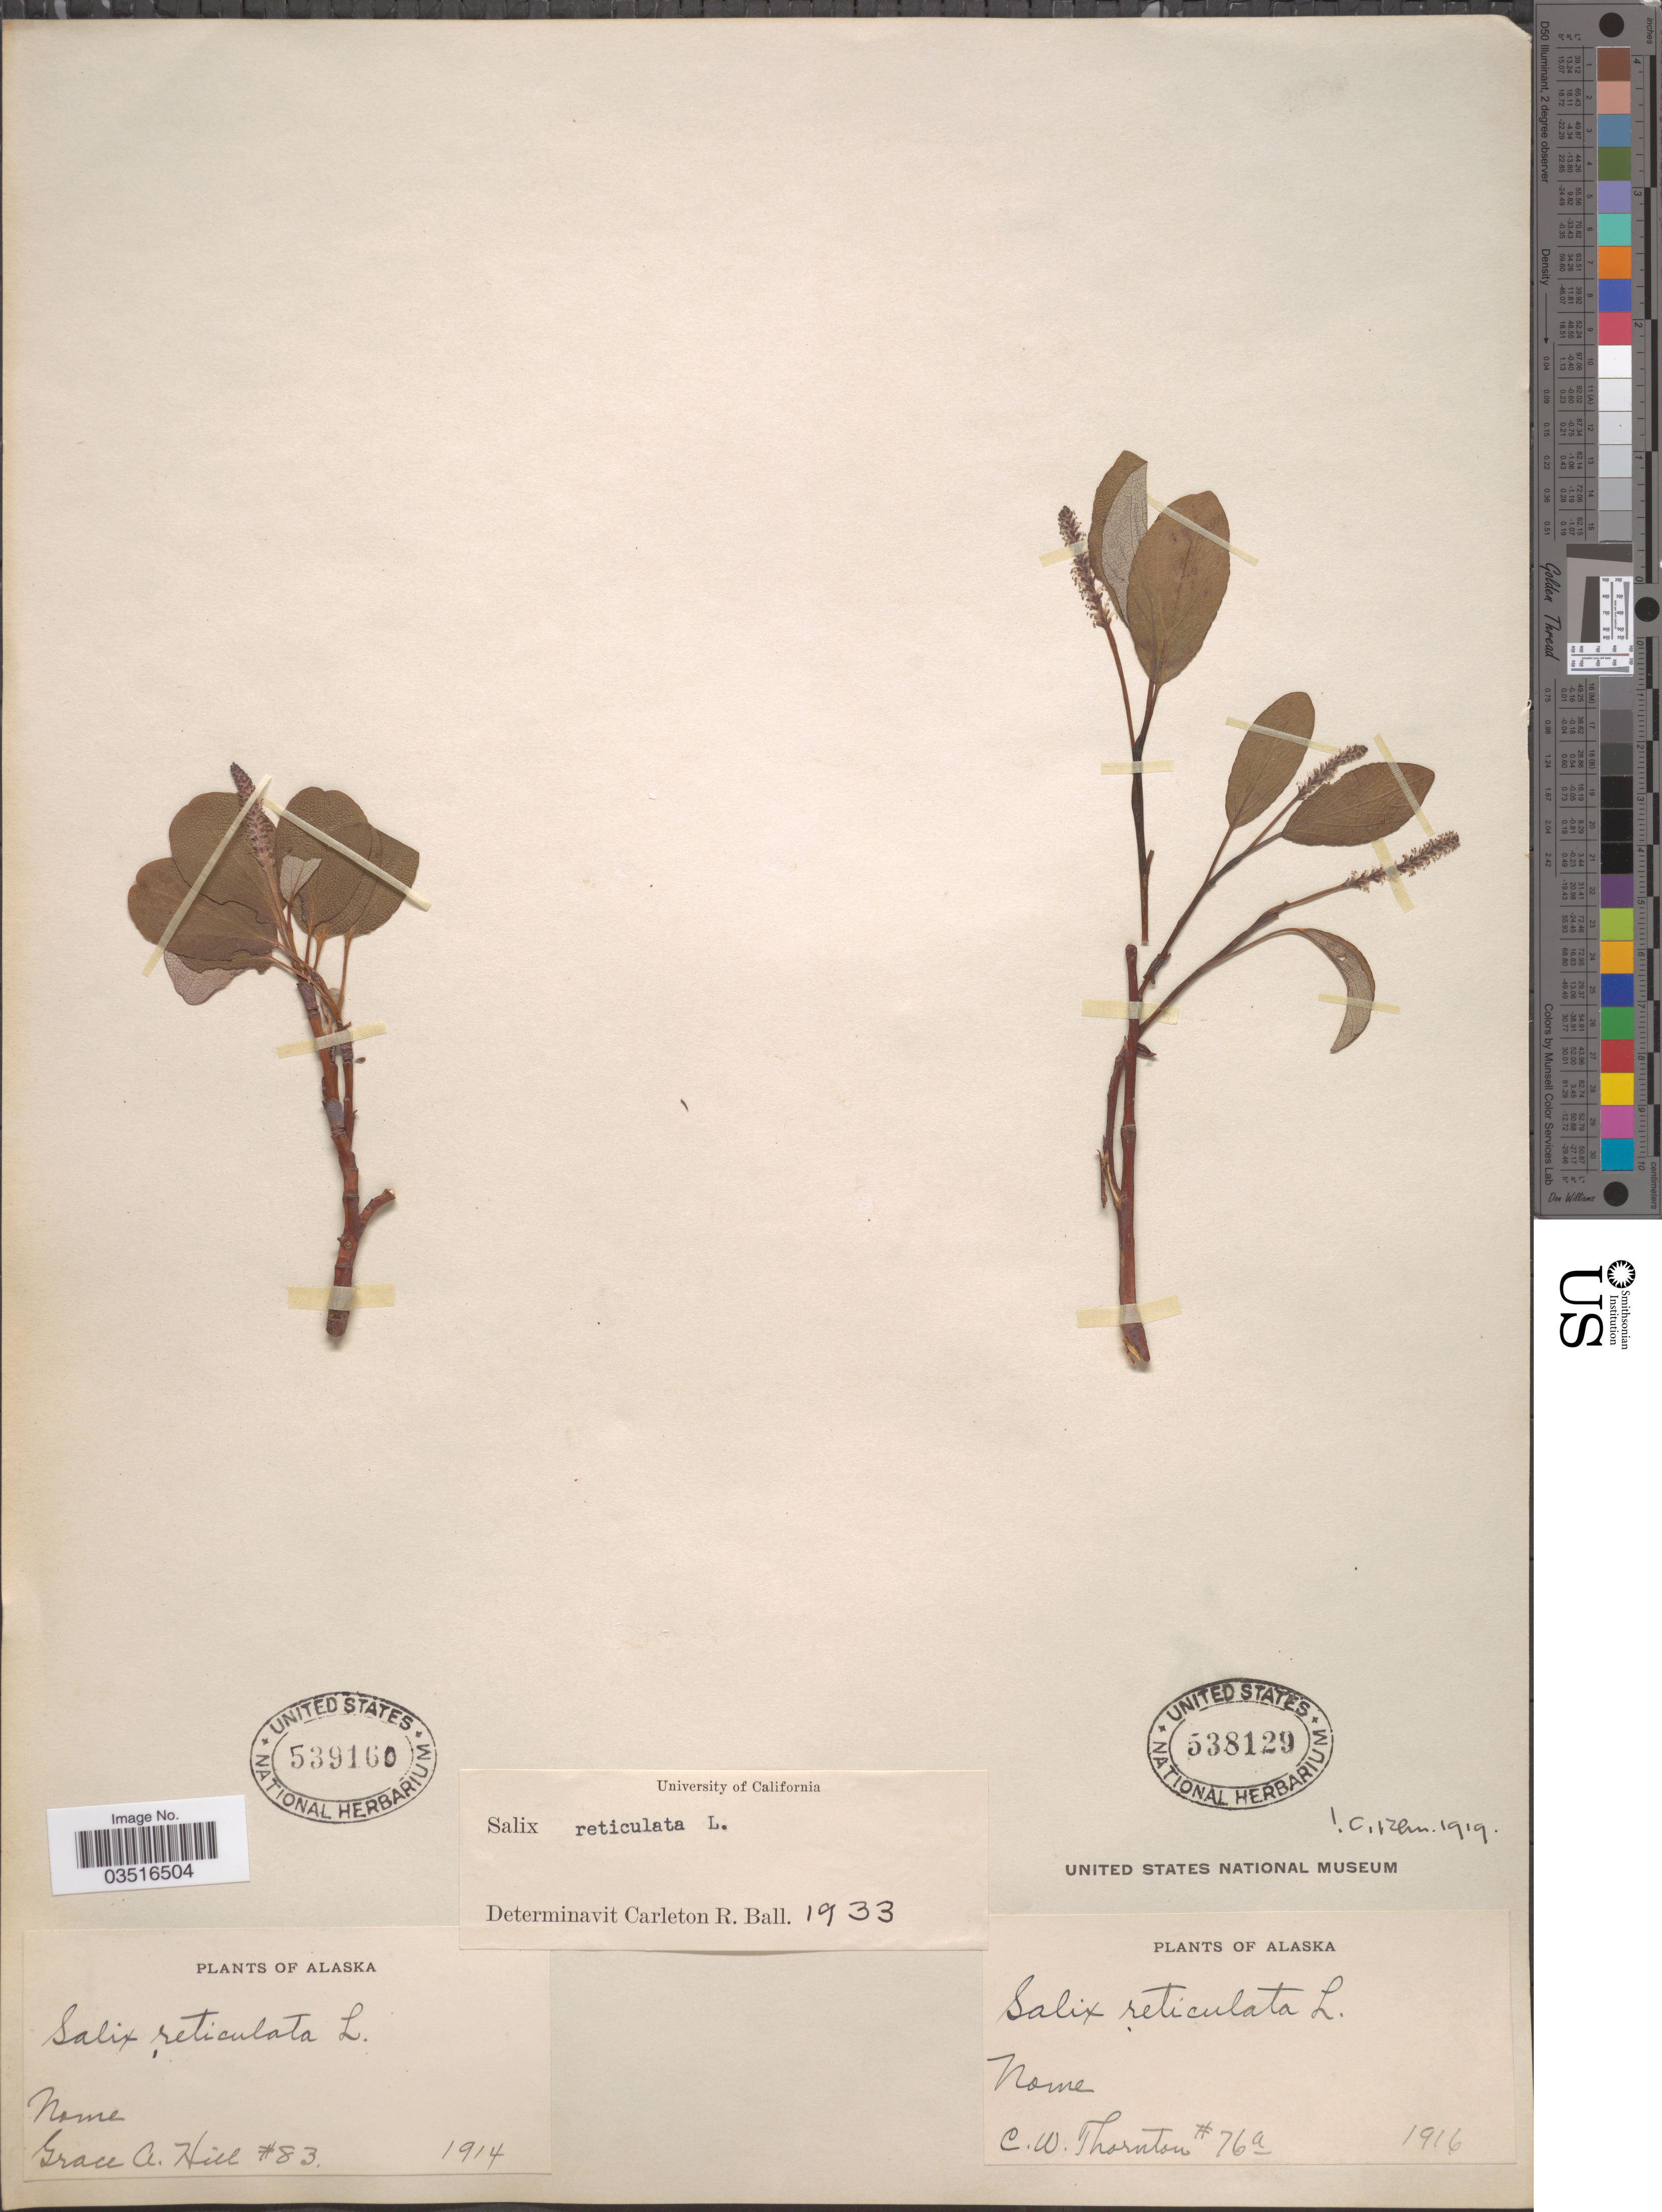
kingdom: Plantae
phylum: Tracheophyta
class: Magnoliopsida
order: Malpighiales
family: Salicaceae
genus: Salix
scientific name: Salix reticulata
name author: L.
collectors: C. Thornton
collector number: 76a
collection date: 1916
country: United States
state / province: Alaska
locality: Nome.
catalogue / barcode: US 538129-2